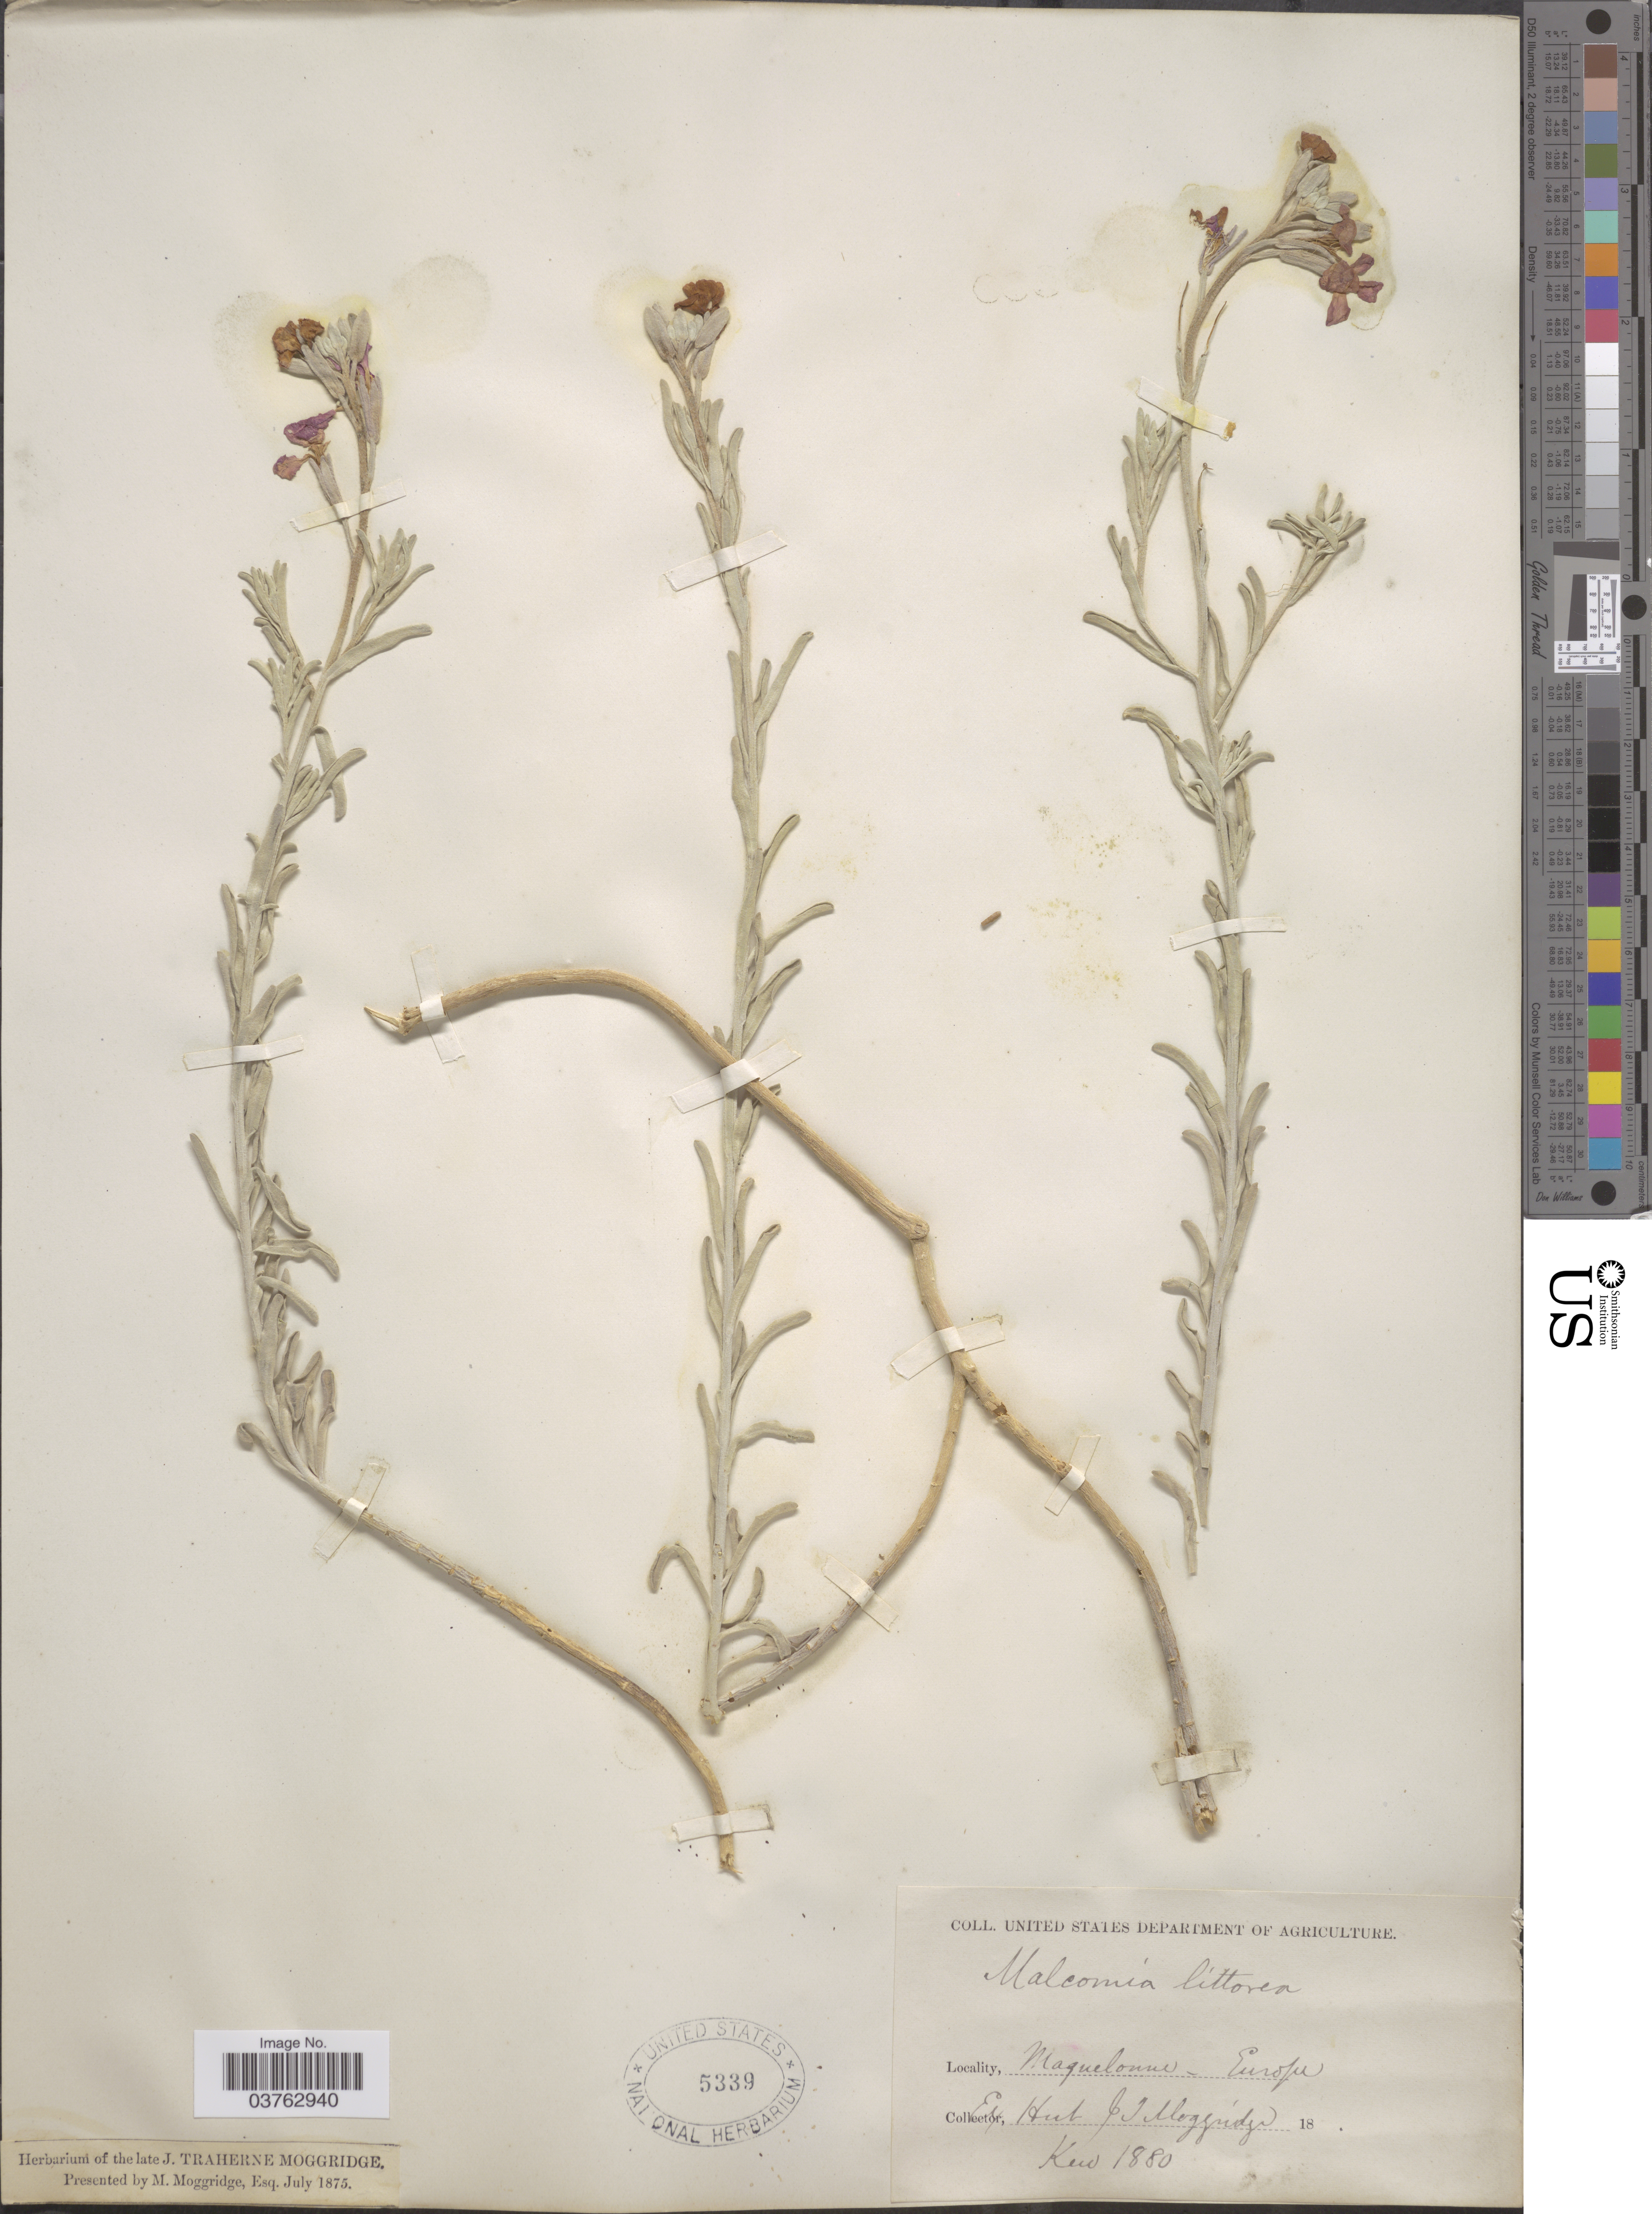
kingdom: Plantae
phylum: Tracheophyta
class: Magnoliopsida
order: Brassicales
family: Brassicaceae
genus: Malcolmia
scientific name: Malcolmia littorea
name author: (L.) W.T. Aiton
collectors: ex herb. J.T. Moggridge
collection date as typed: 18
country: France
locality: Maguelonne - Europe.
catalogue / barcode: US 5339